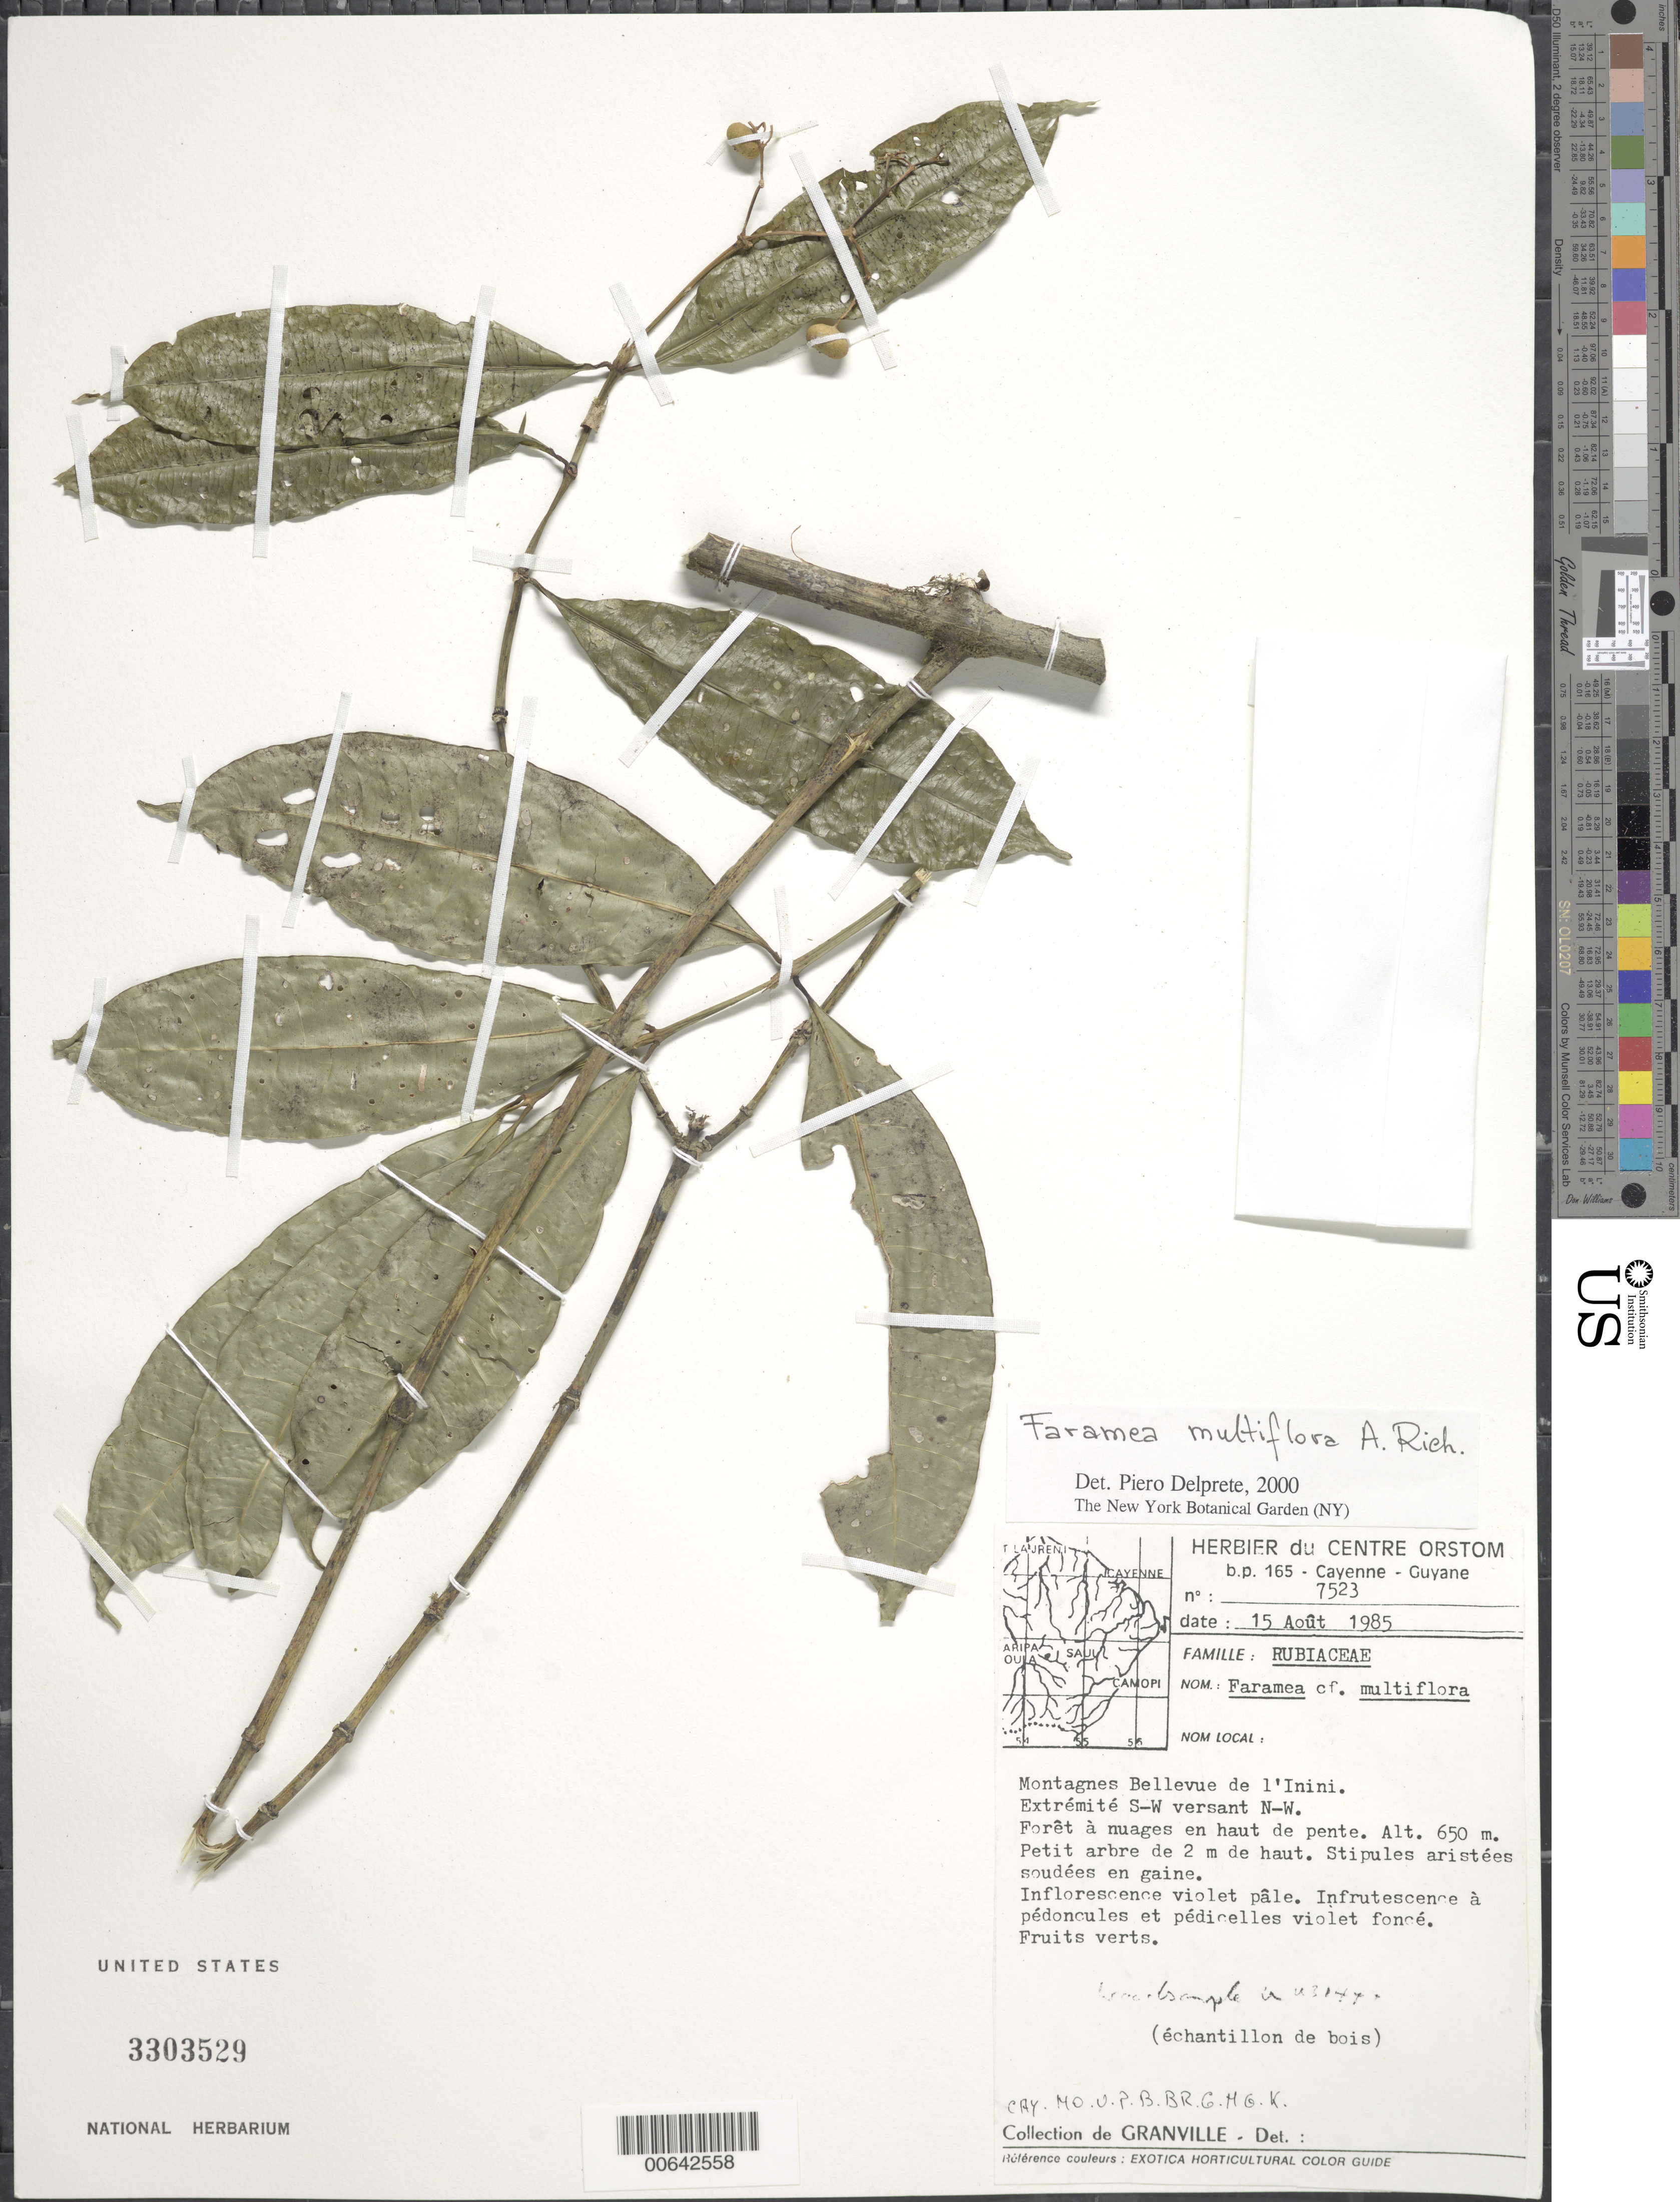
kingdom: Plantae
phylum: Tracheophyta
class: Magnoliopsida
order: Gentianales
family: Rubiaceae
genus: Faramea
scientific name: Faramea multiflora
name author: A. Rich. ex DC.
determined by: Delprete, P. G., Herb. de Guyane Cay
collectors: J.-J. de Granville, L. Allorge, G. Cremers, A. .R. A. Görts-van Rijn & J. Kodjoed-Bonneton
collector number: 7523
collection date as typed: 15-Aug-85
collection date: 1985-08-15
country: French Guiana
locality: Montagnes Bellevue de l'Inini; extremite SW versant NW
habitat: Forêt a nuages en haut de pente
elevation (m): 650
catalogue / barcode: US 3303529